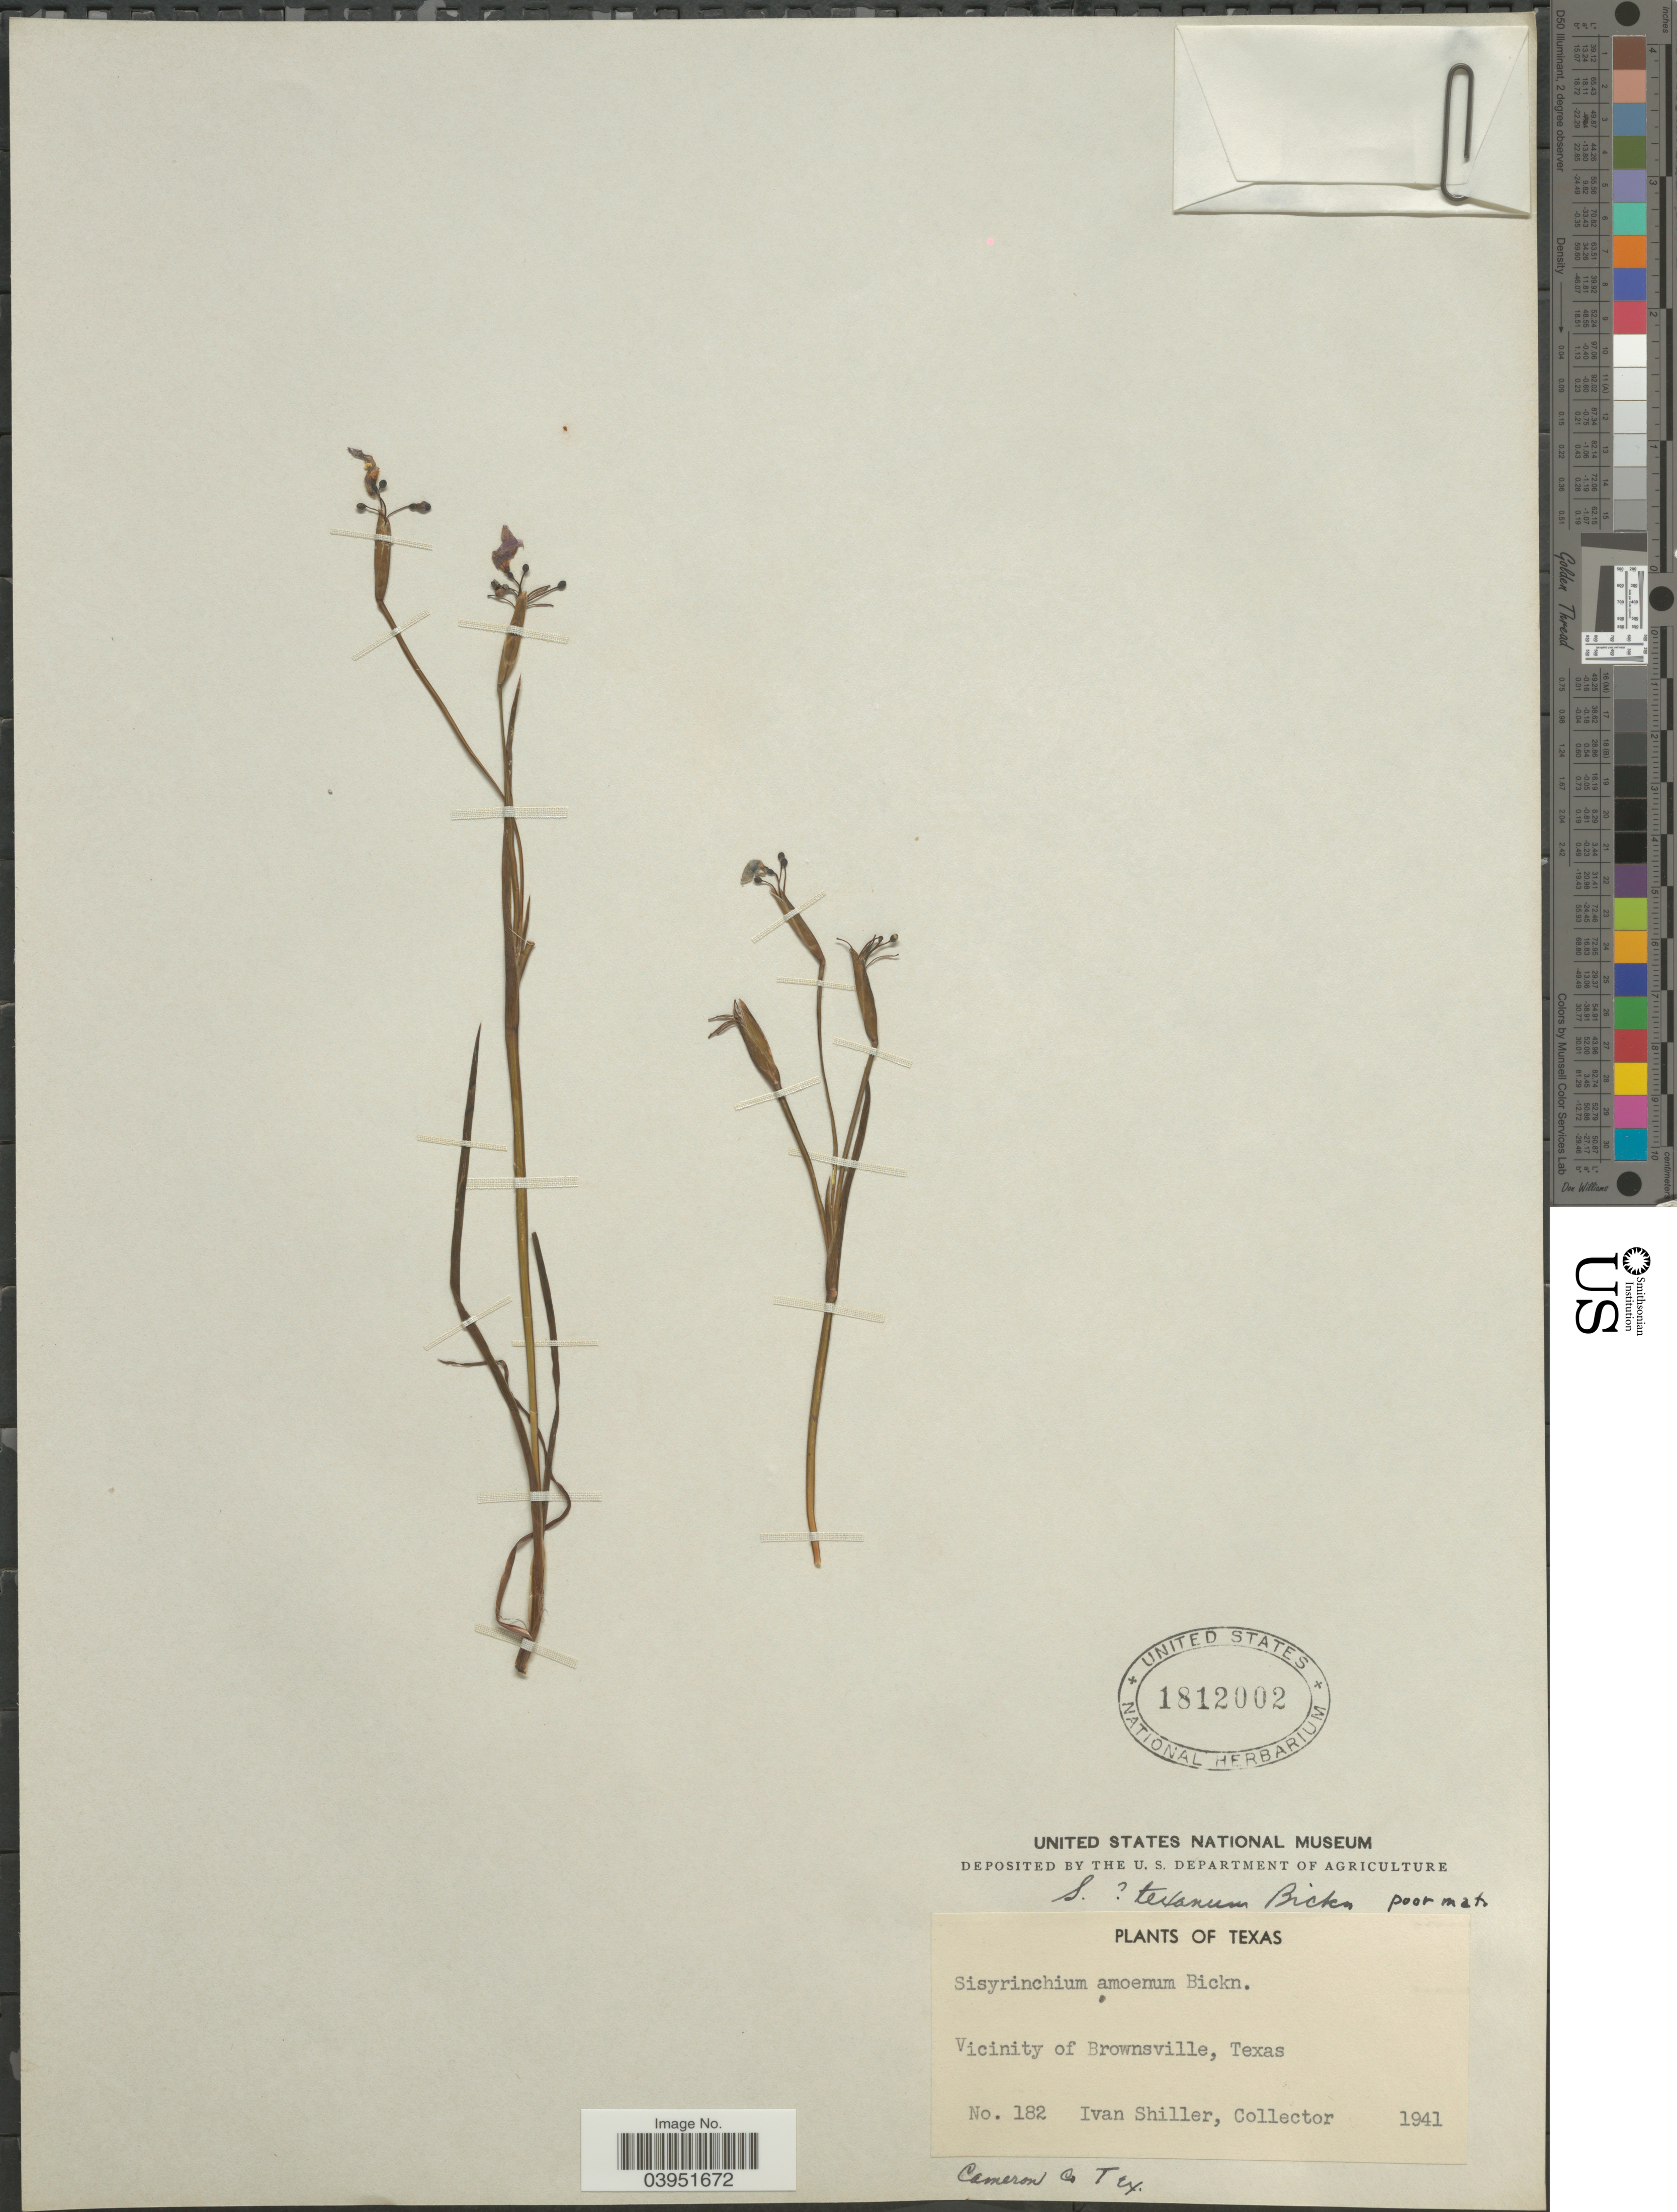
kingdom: Plantae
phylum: Tracheophyta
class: Liliopsida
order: Asparagales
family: Iridaceae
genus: Sisyrinchium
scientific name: Sisyrinchium texanum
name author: E.P. Bicknell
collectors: I. Schiller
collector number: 182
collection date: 1941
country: United States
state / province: Texas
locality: Vicinity of Brownsville. Cameron Co.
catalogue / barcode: US 1812002